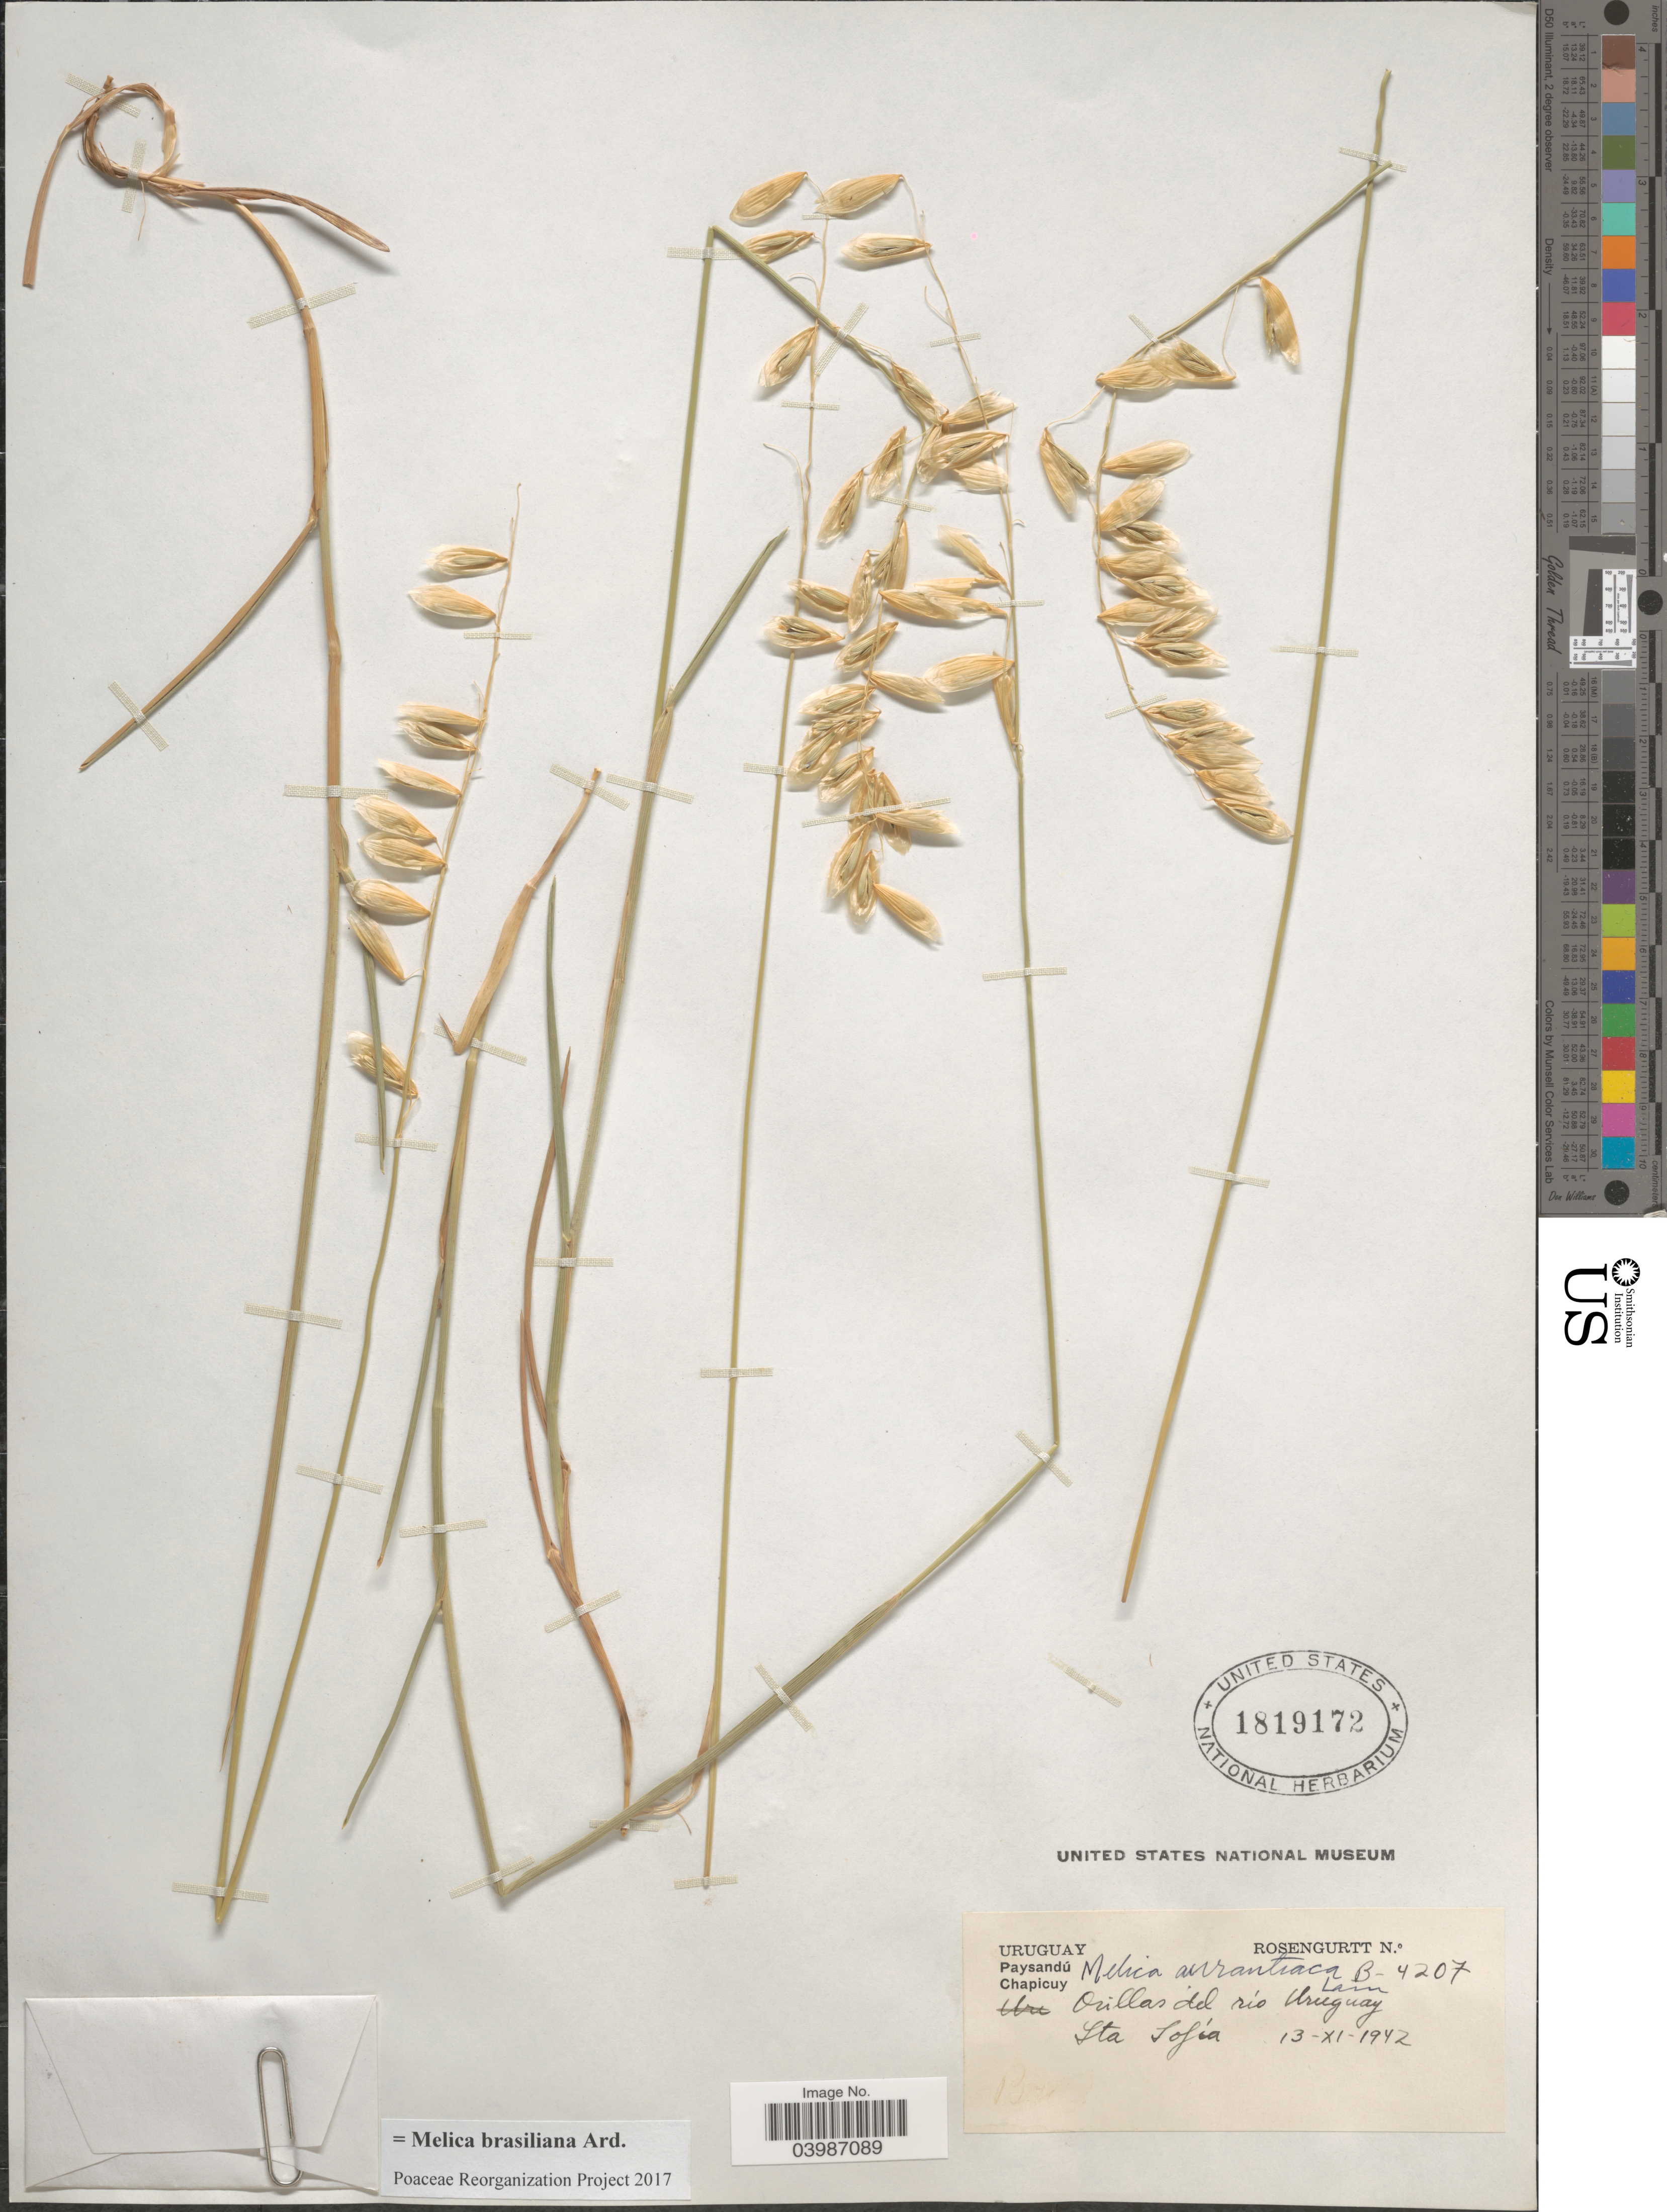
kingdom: Plantae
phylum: Tracheophyta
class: Liliopsida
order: Poales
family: Poaceae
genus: Melica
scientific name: Melica brasiliana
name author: Ard.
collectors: Rosengurtt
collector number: B-4207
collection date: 1942-11-13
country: Uruguay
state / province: Paysandu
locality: Chapocuy. Orillas del río Uruguay. Sta Sofía.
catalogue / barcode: US 1819172